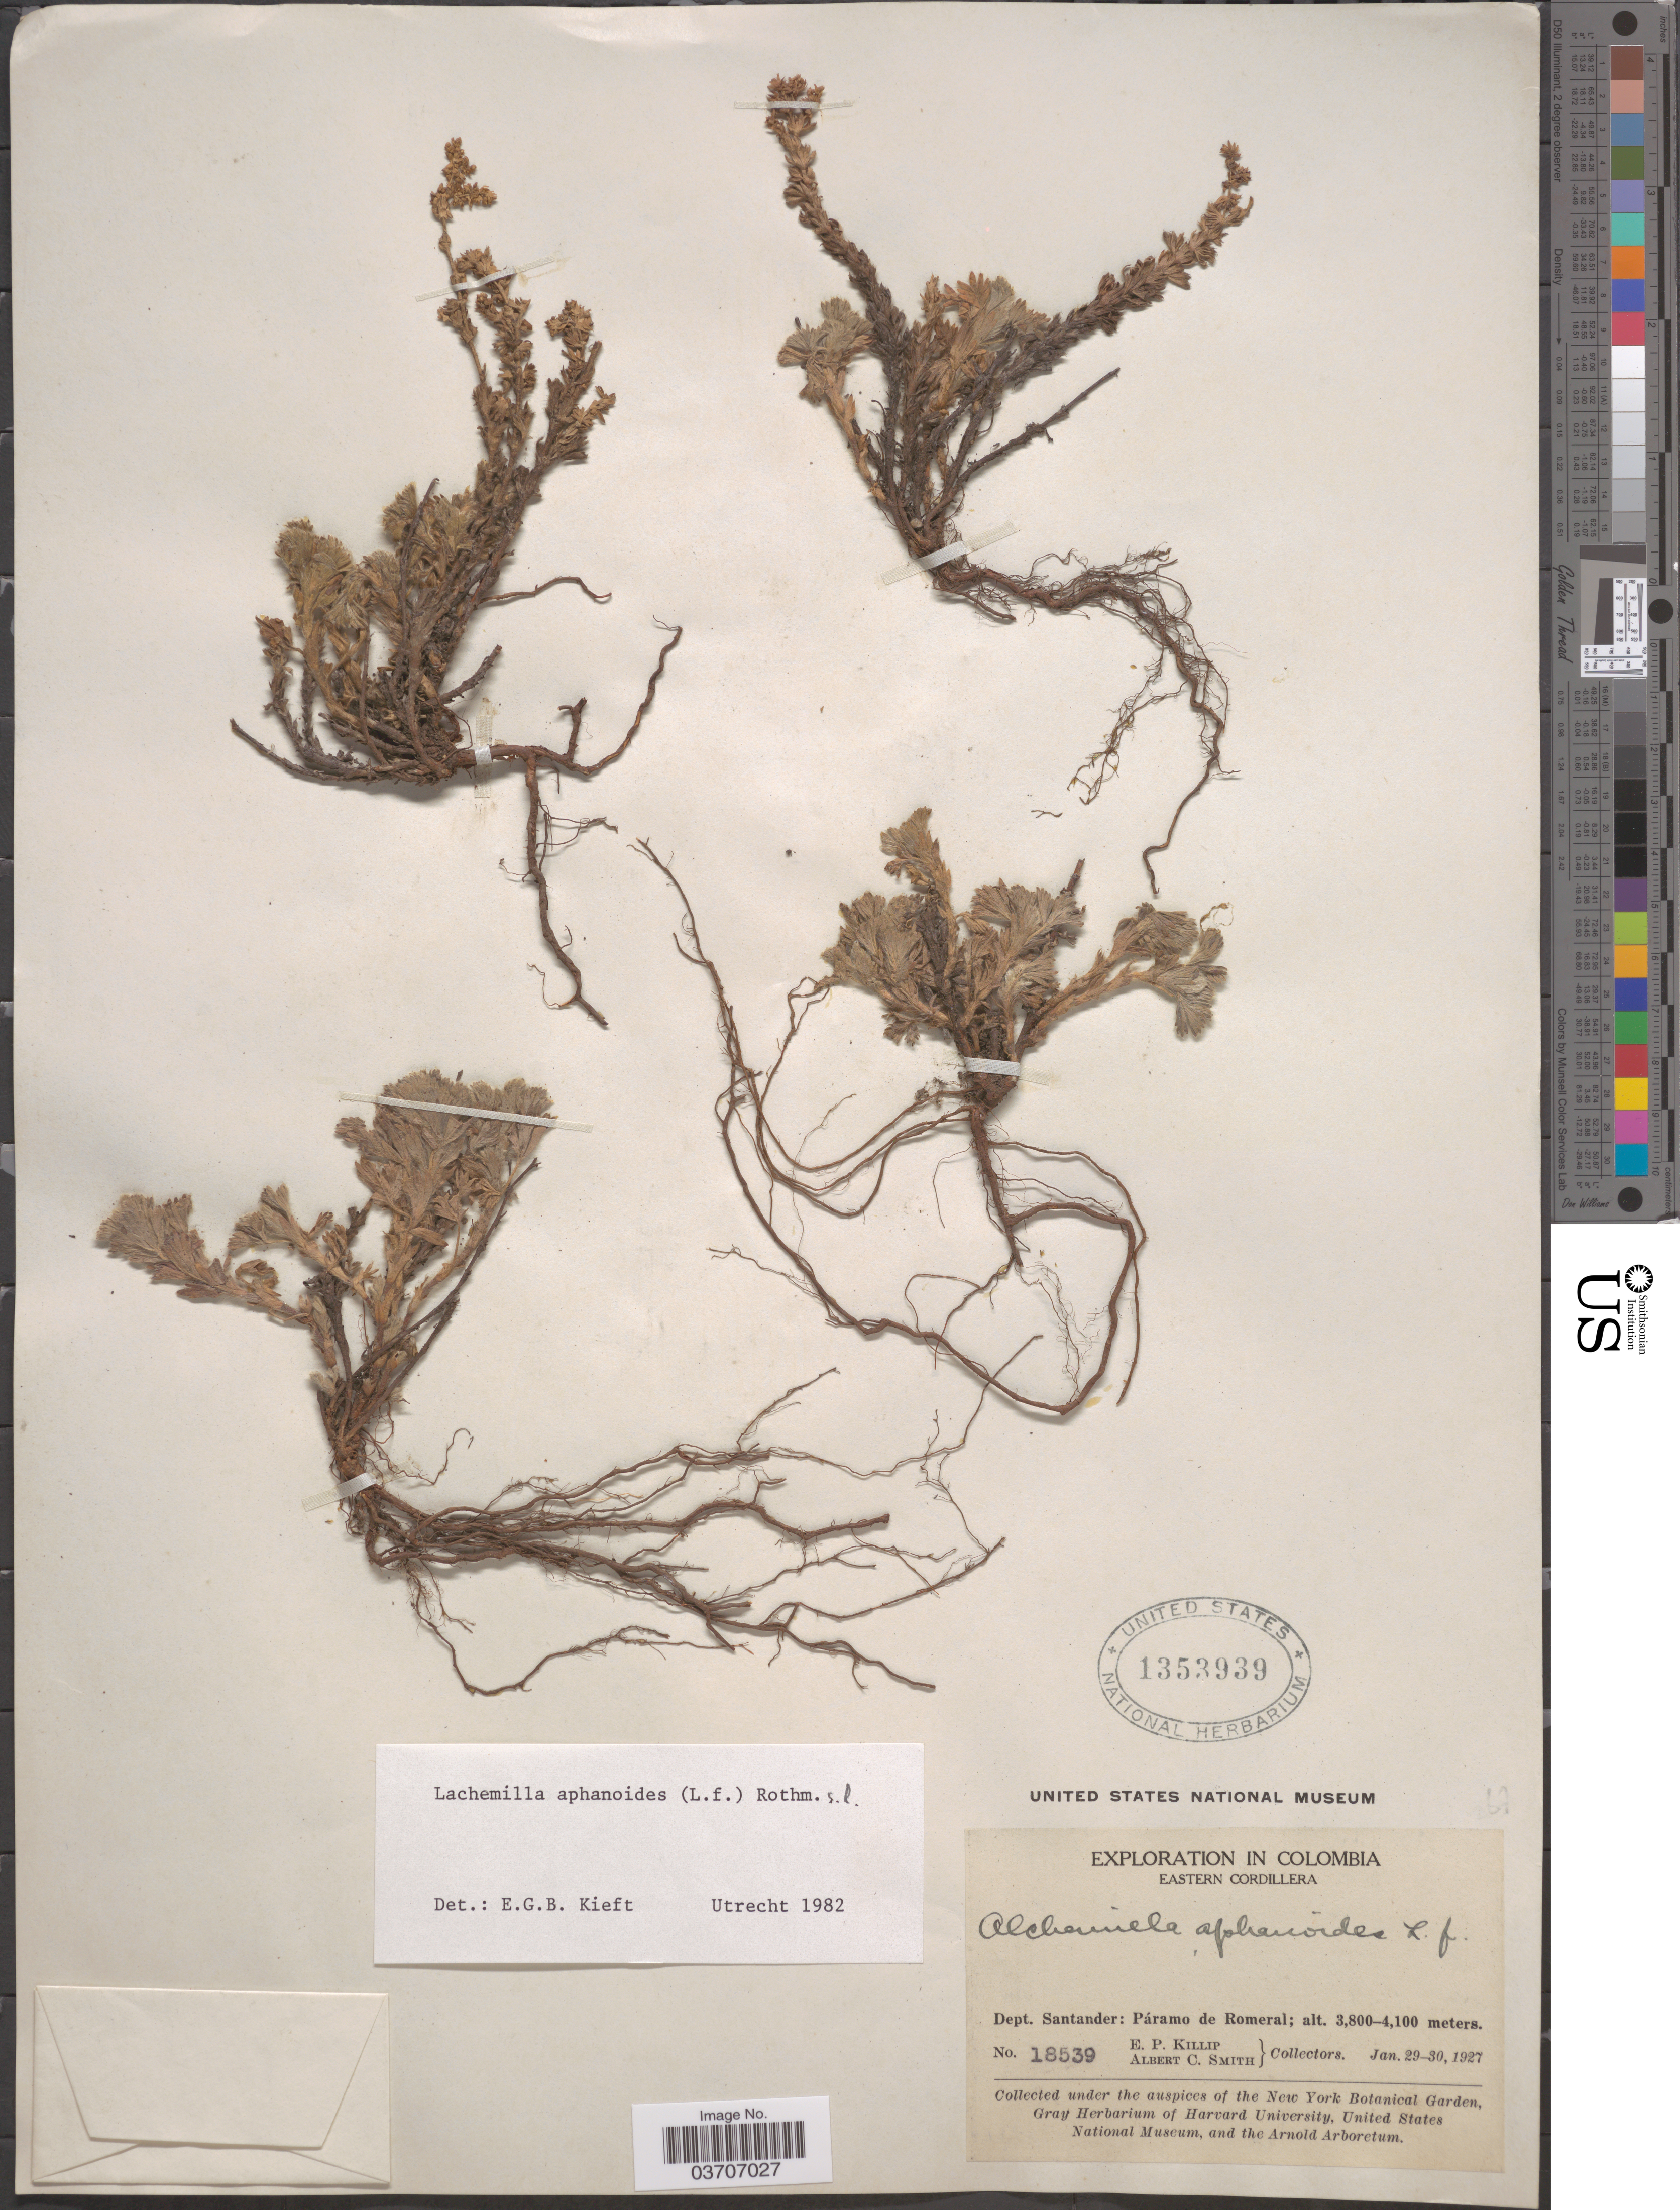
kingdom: Plantae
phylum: Tracheophyta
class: Magnoliopsida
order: Rosales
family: Rosaceae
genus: Lachemilla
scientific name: Lachemilla aphanoides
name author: (Mutis ex L. f.) Rothm.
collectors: E. P. Killip & A. C. Smith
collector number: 18539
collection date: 1927-01-29/1927-01-30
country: Colombia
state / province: Santander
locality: Eastern Cordillera. Dept. Santander: Páramo de Romeral.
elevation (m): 3800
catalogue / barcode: US 1353939